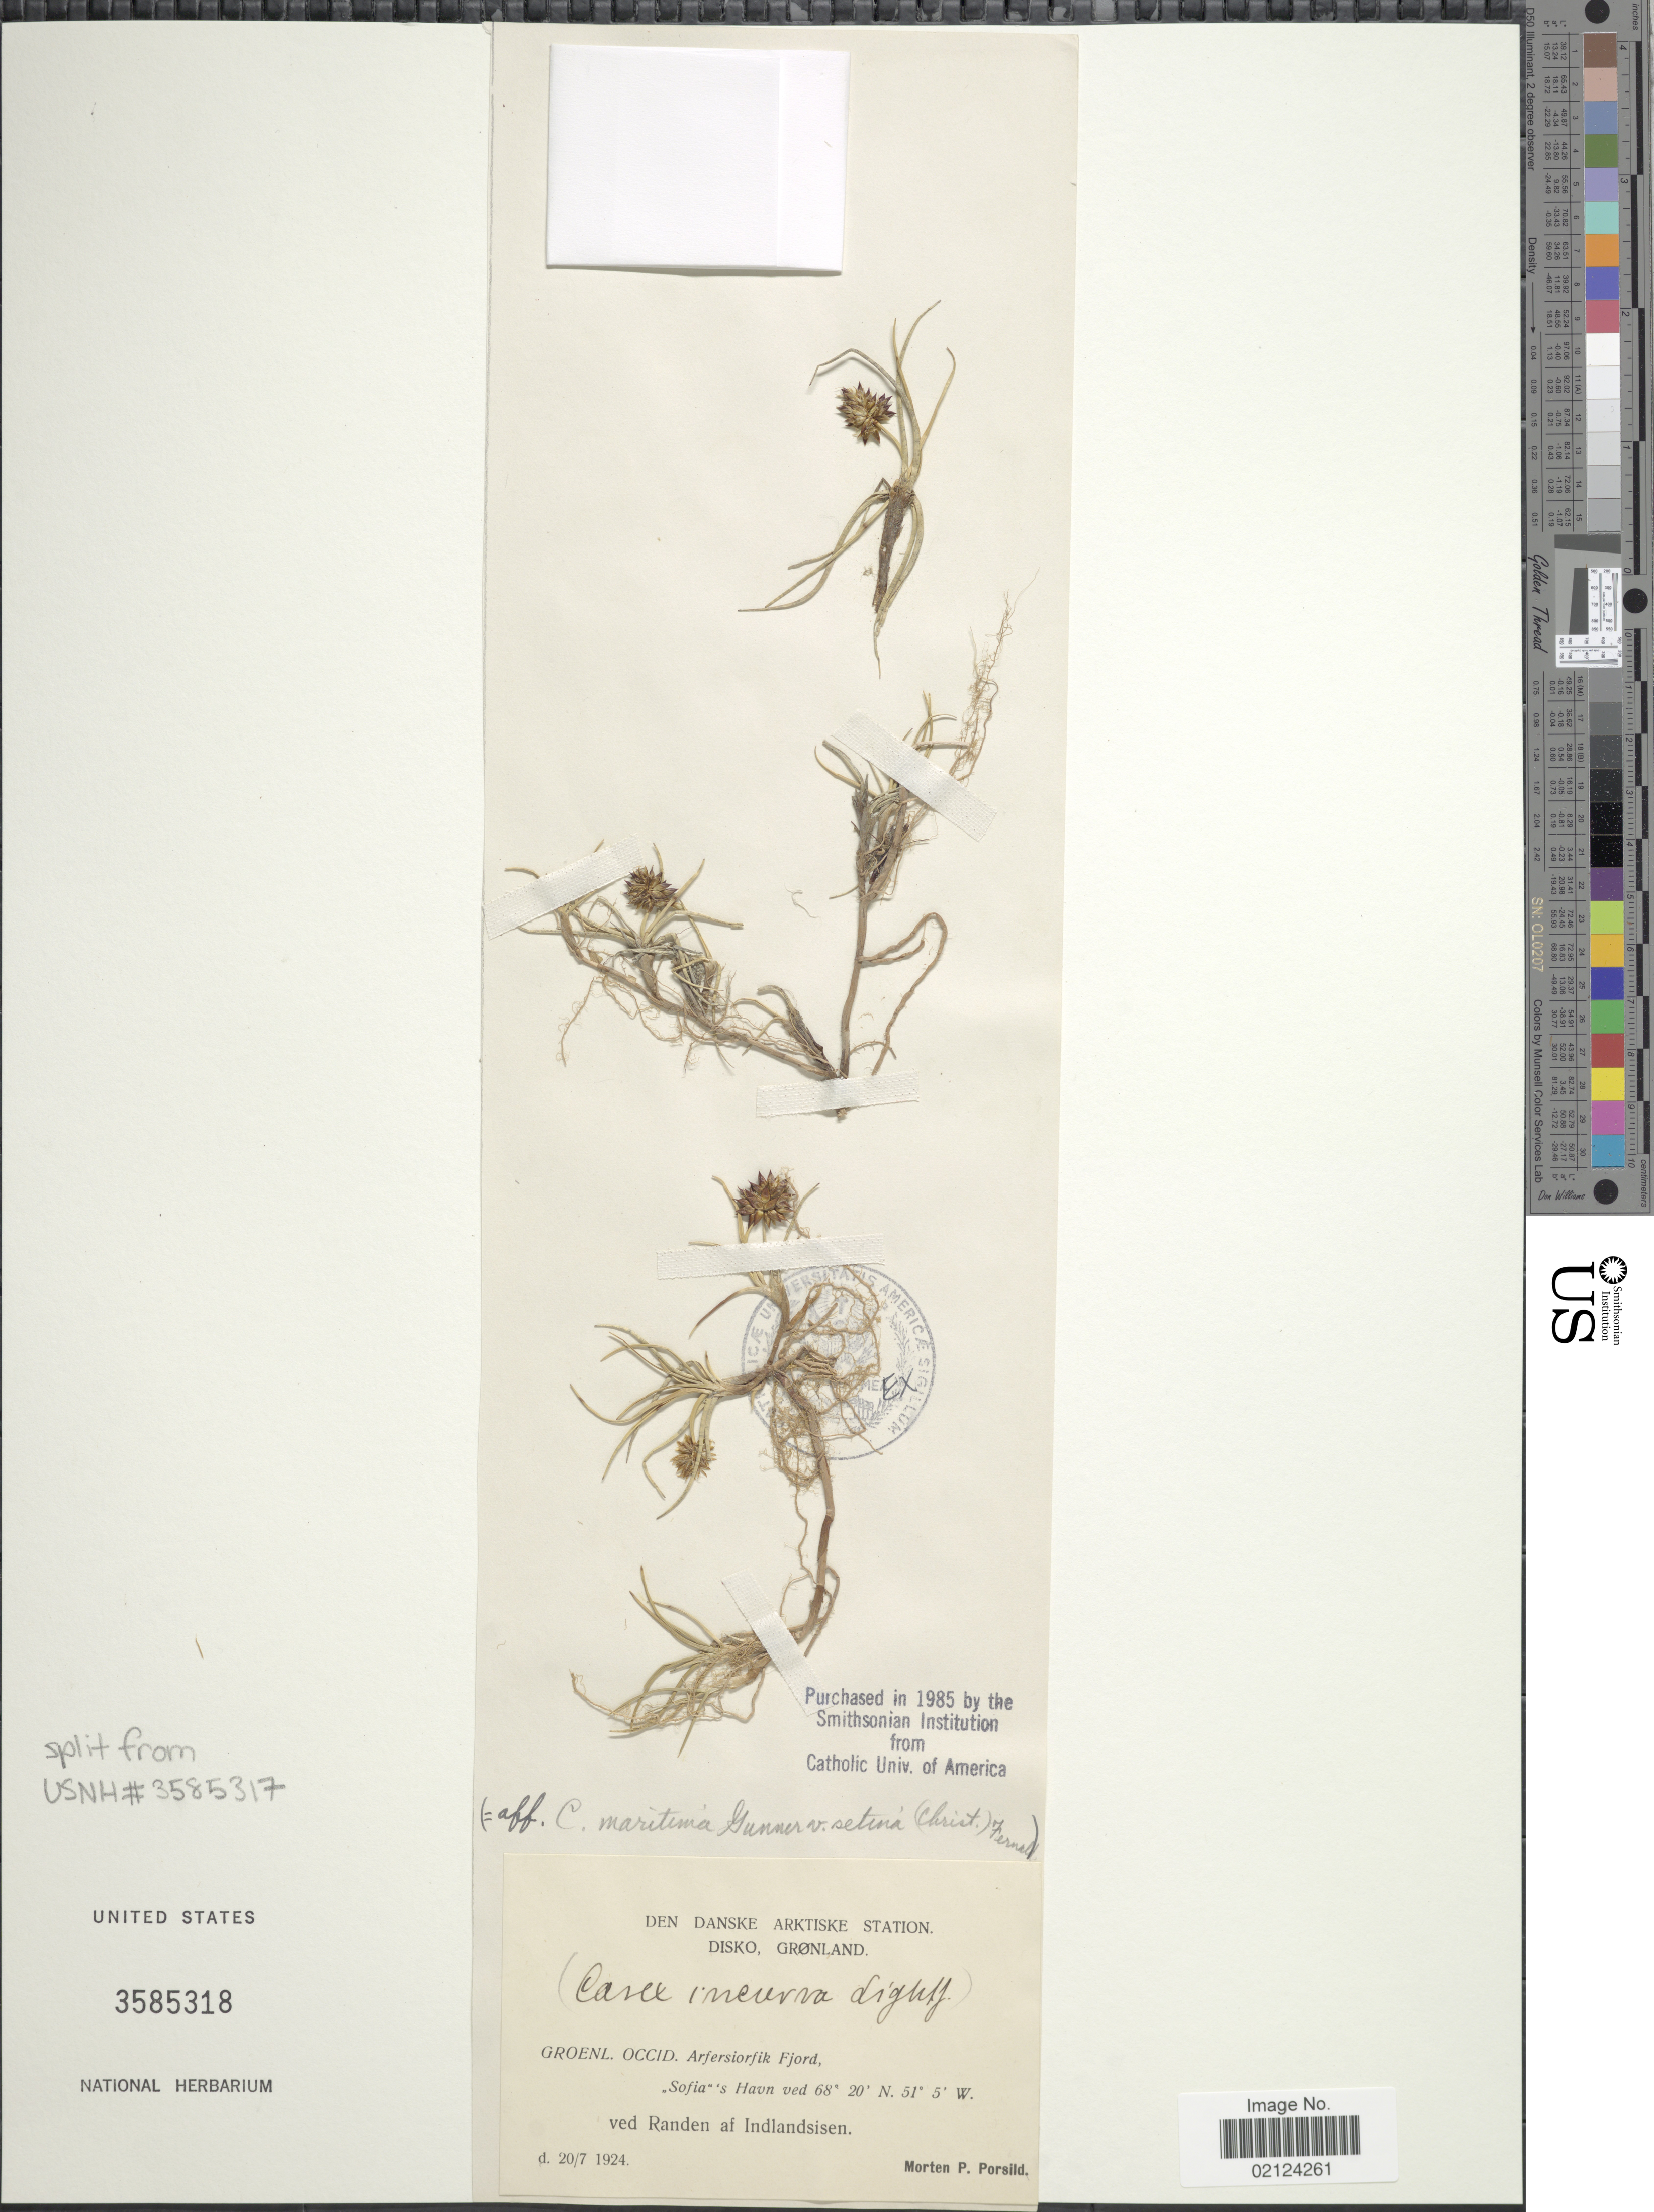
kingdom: Plantae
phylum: Tracheophyta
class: Liliopsida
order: Poales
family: Cyperaceae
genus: Carex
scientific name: Carex maritima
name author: Gunnerus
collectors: M. P. Porsild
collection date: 1924-07-20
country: Greenland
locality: Groenl. Occid. Arfersiorsik Fjord, Sofia Havn ved ved Randen af Indlandsisen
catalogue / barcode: US 3582318